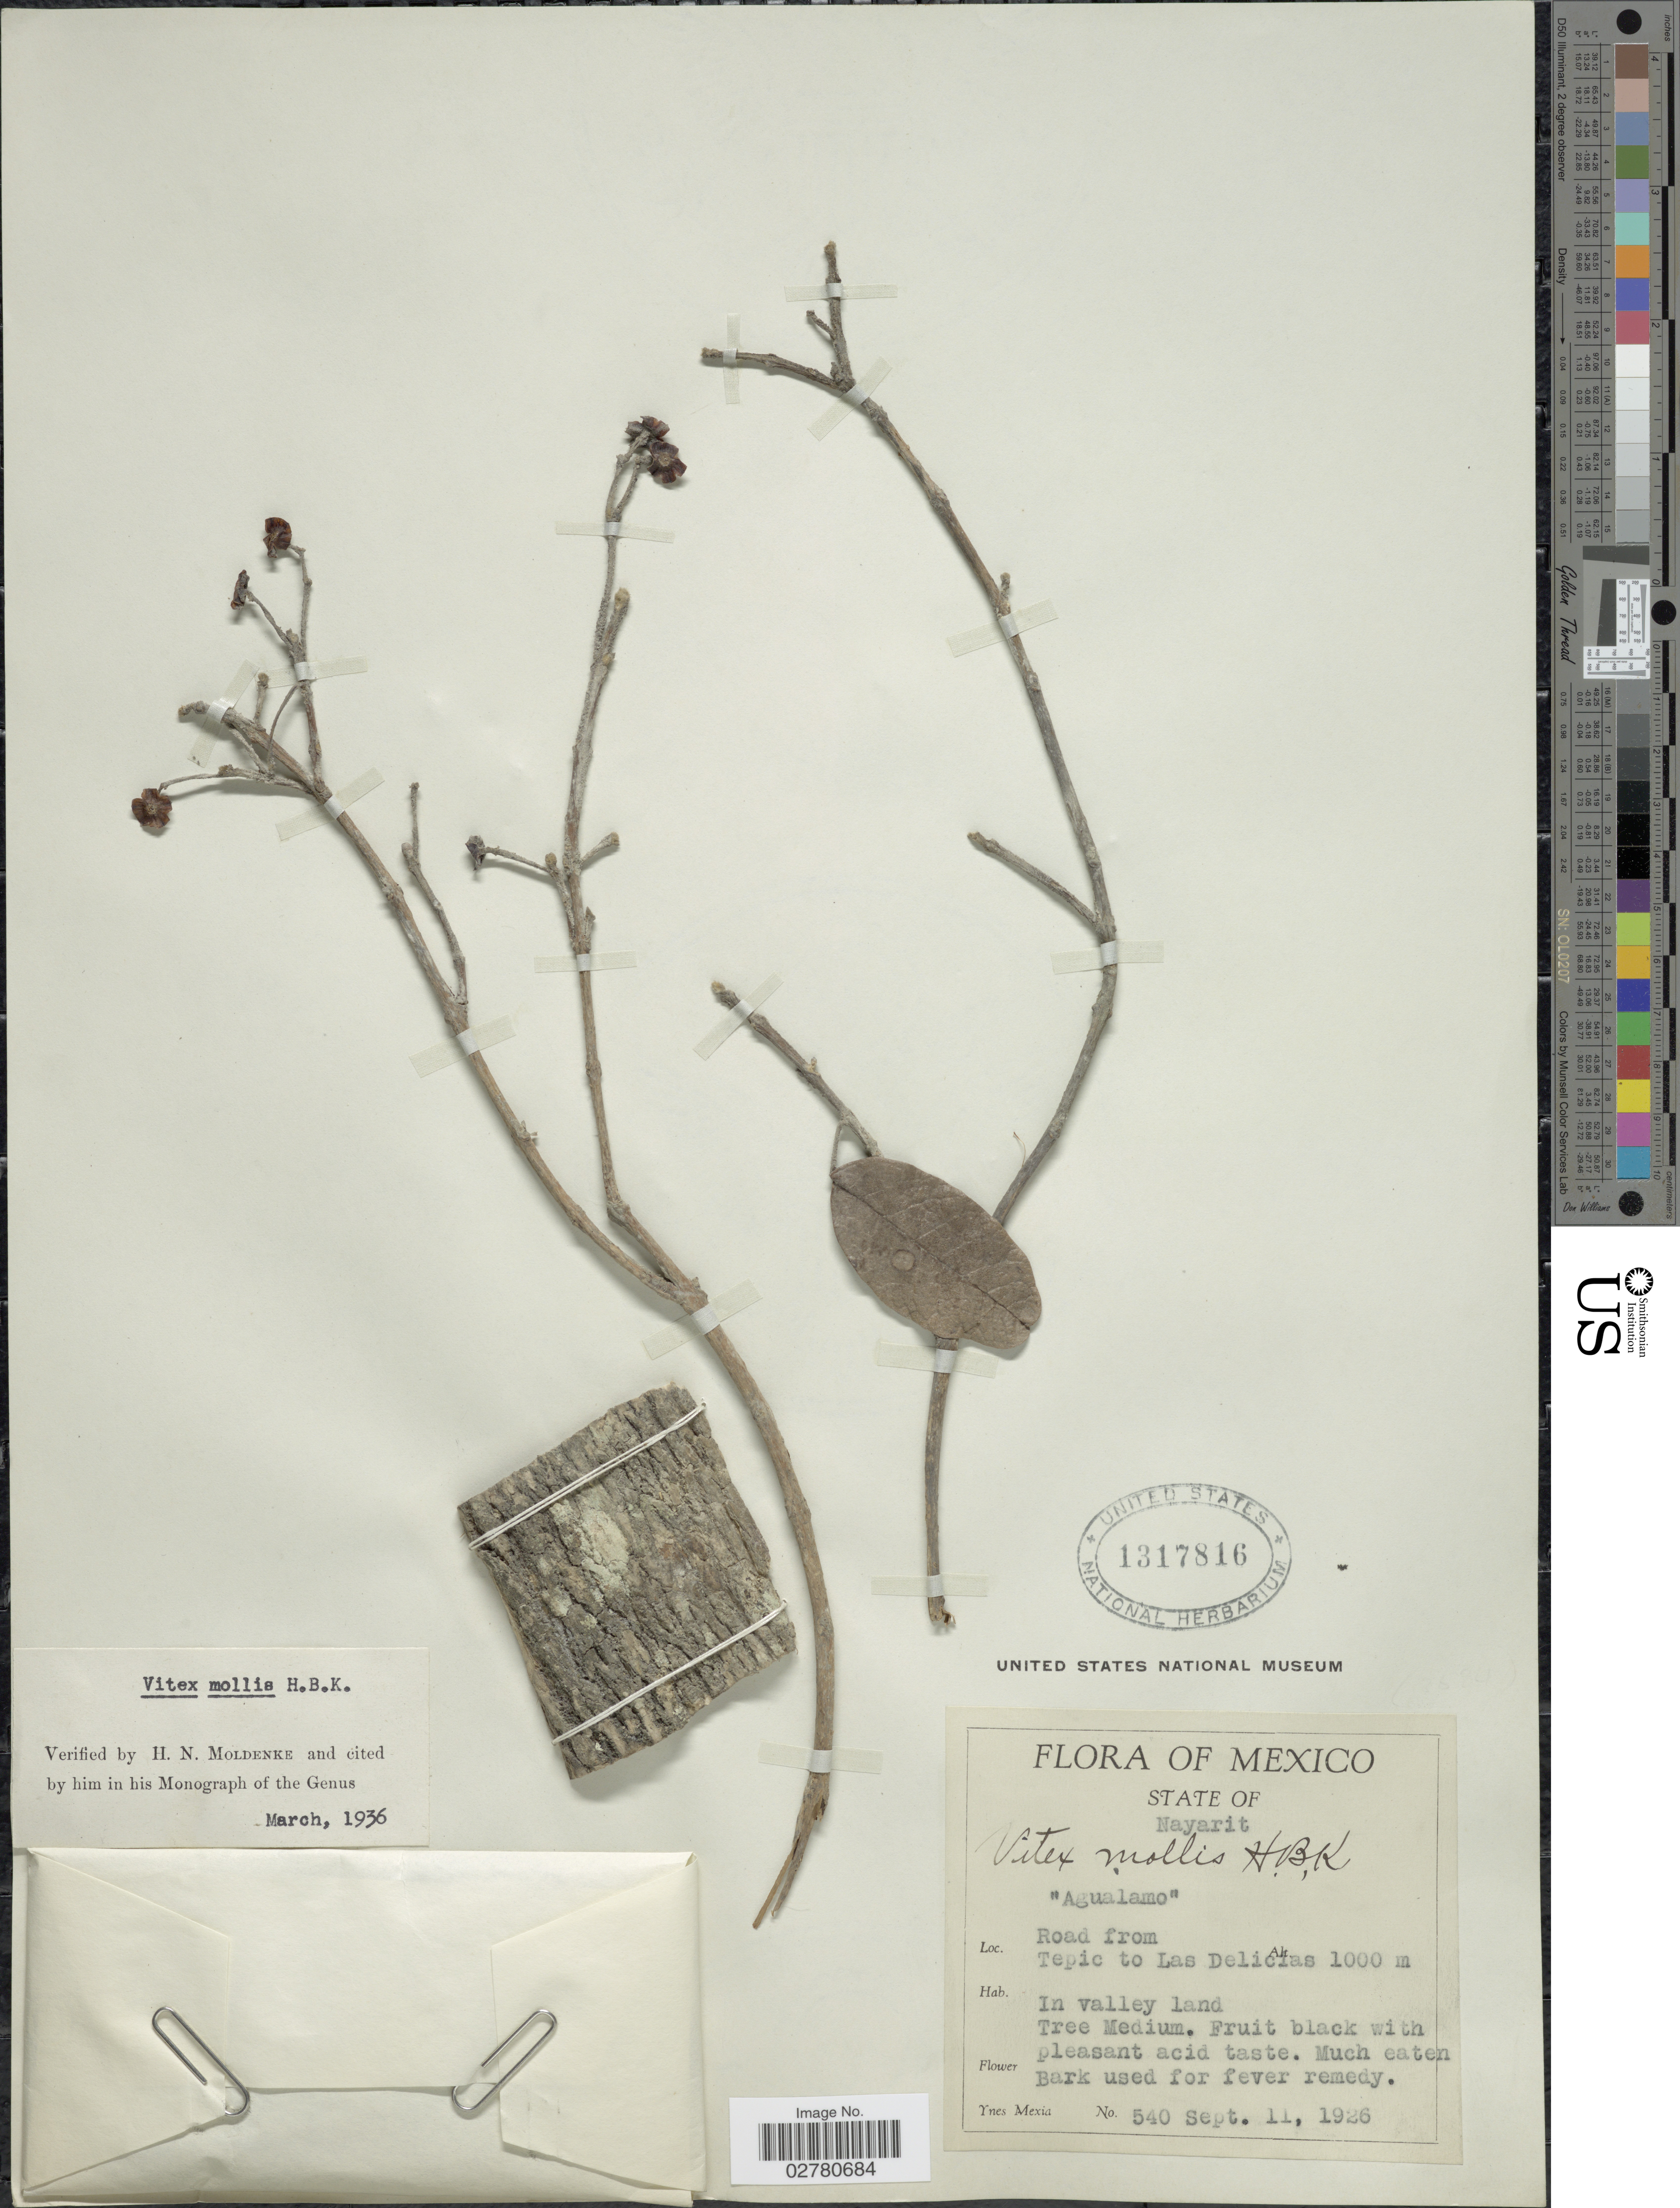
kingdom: Plantae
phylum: Tracheophyta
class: Magnoliopsida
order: Lamiales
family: Lamiaceae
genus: Vitex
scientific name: Vitex mollis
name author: Kunth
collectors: Y. Mexia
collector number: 540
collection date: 1926-09-11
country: Mexico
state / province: Nayarit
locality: Road from Tepic to Las Delicias.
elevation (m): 1000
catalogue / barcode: US 1317816